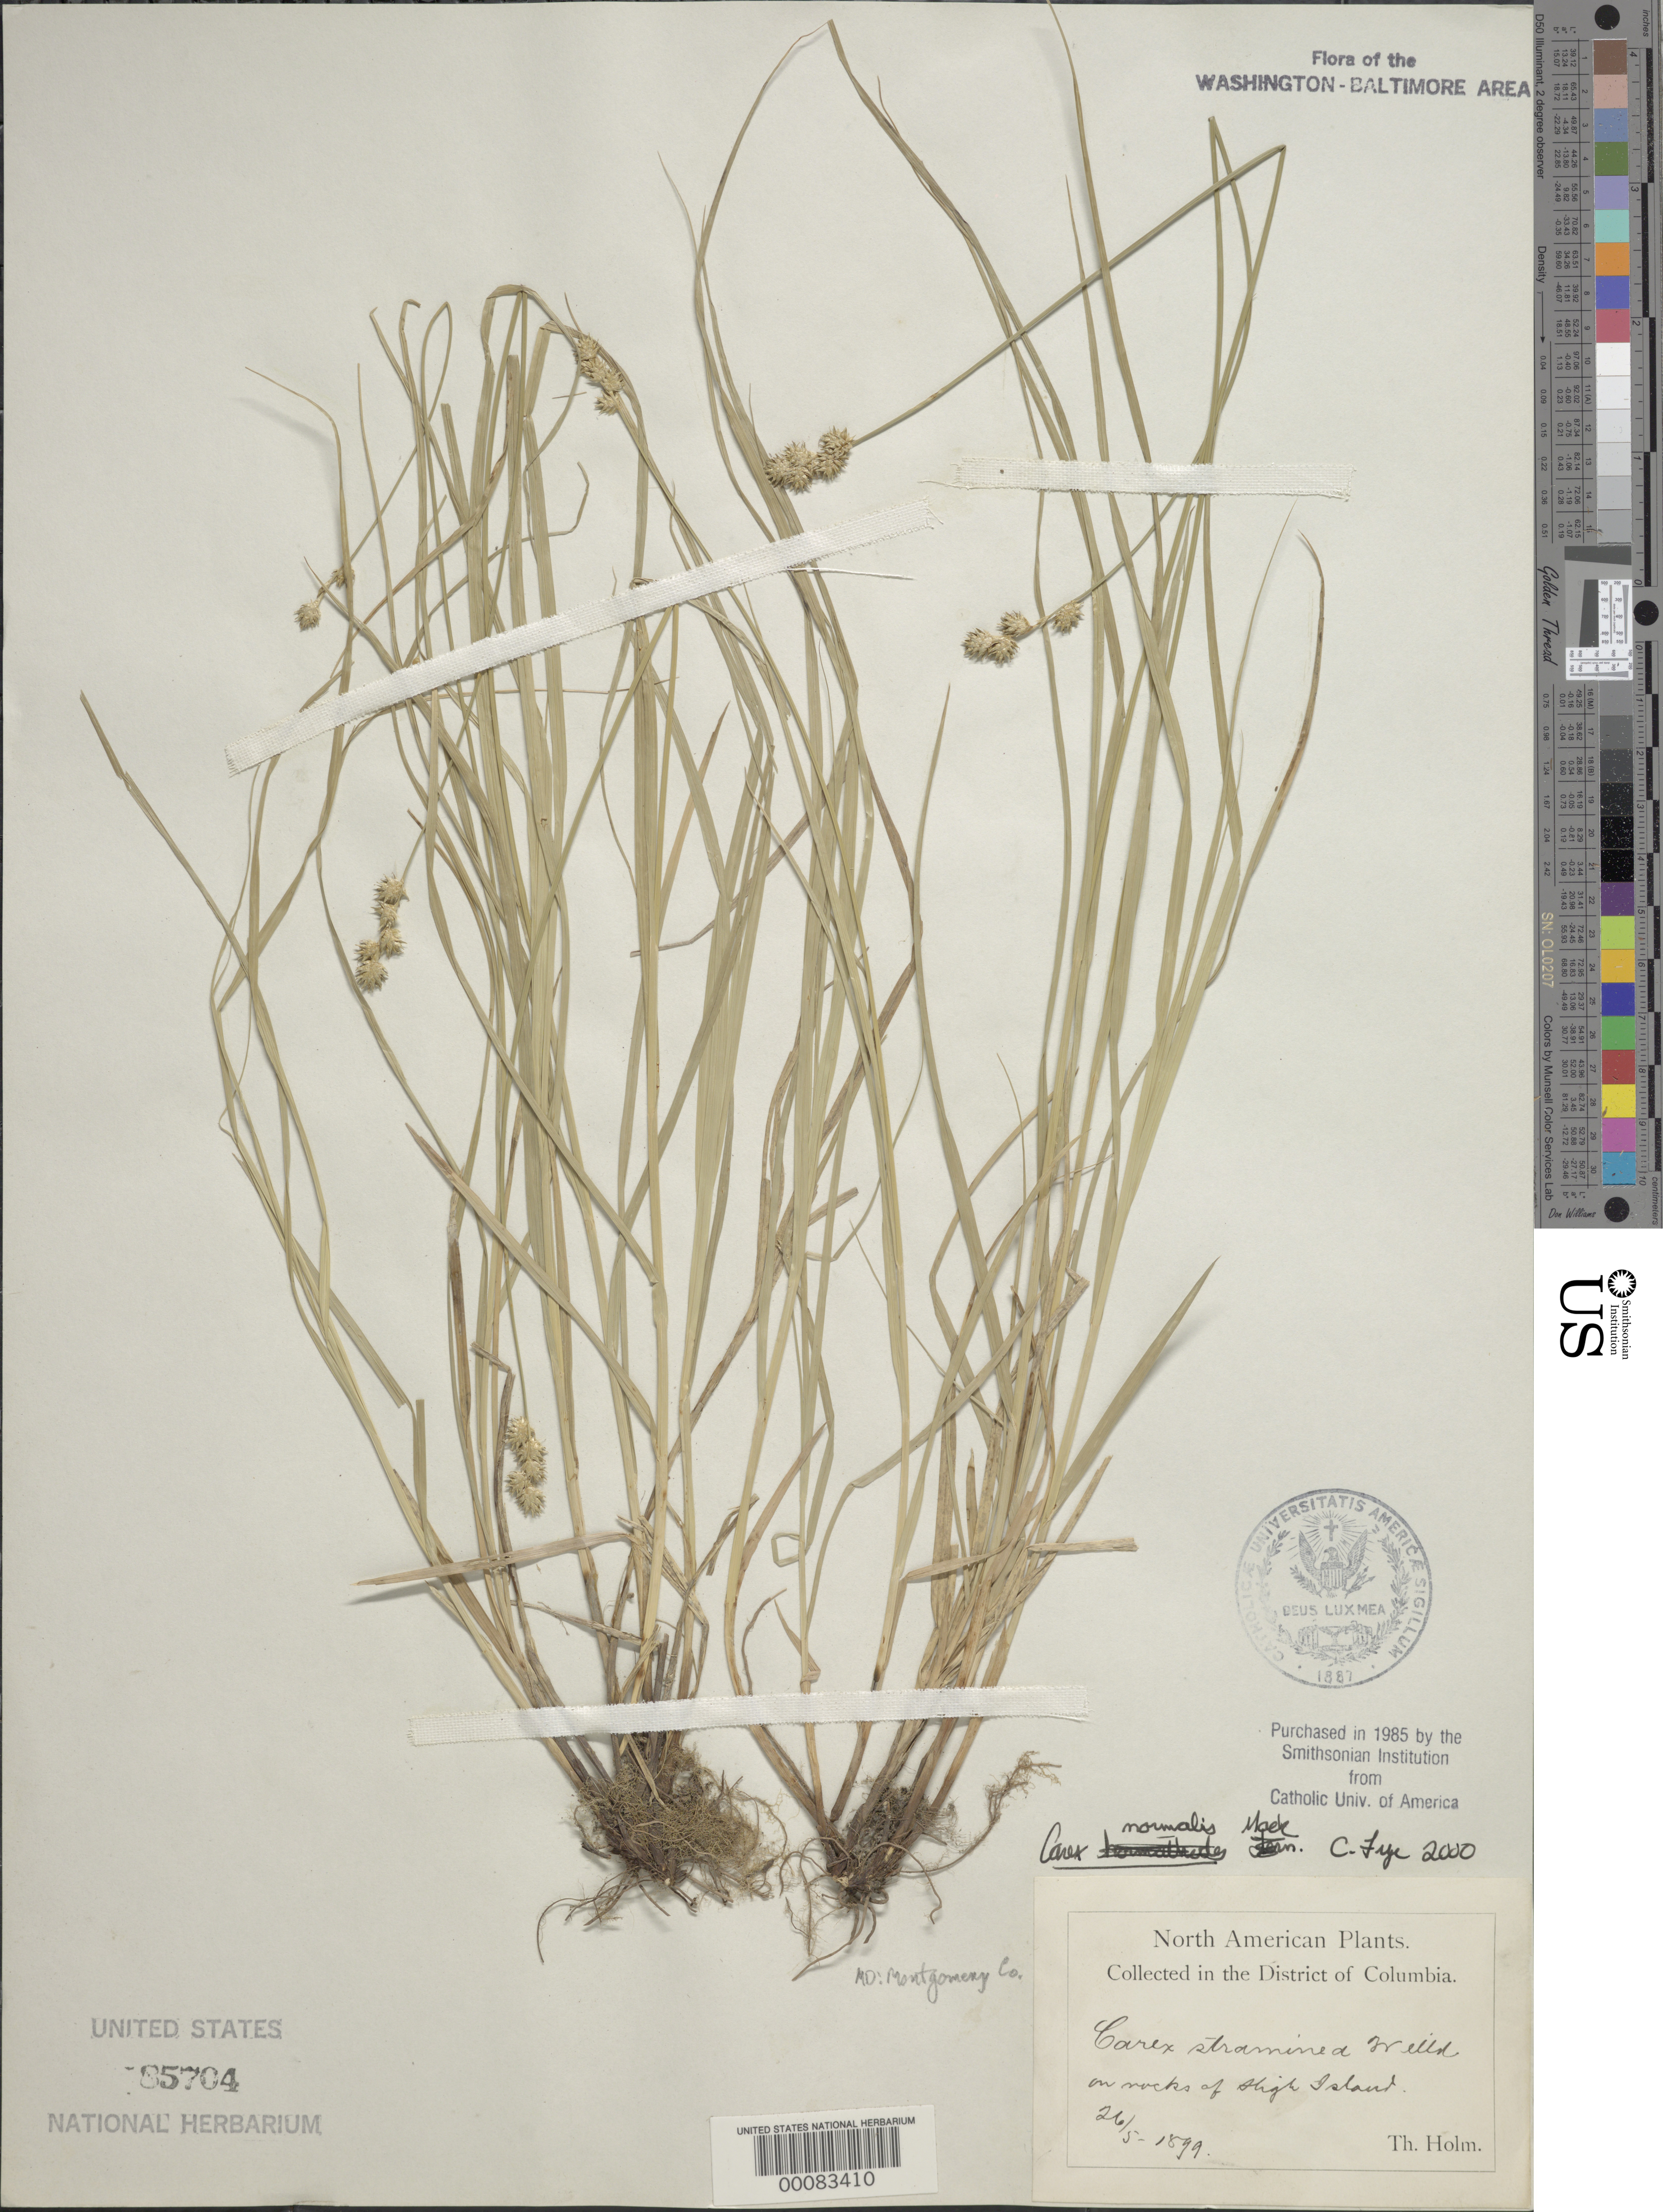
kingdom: Plantae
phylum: Tracheophyta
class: Liliopsida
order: Poales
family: Cyperaceae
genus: Carex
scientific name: Carex straminea Willd ex Schkuhr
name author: Willd. ex Schkuhr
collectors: T. Holm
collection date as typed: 26 May 1899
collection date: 1899-05-26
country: United States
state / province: Maryland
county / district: Montgomery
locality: High Island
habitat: Rocks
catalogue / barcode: US 85704